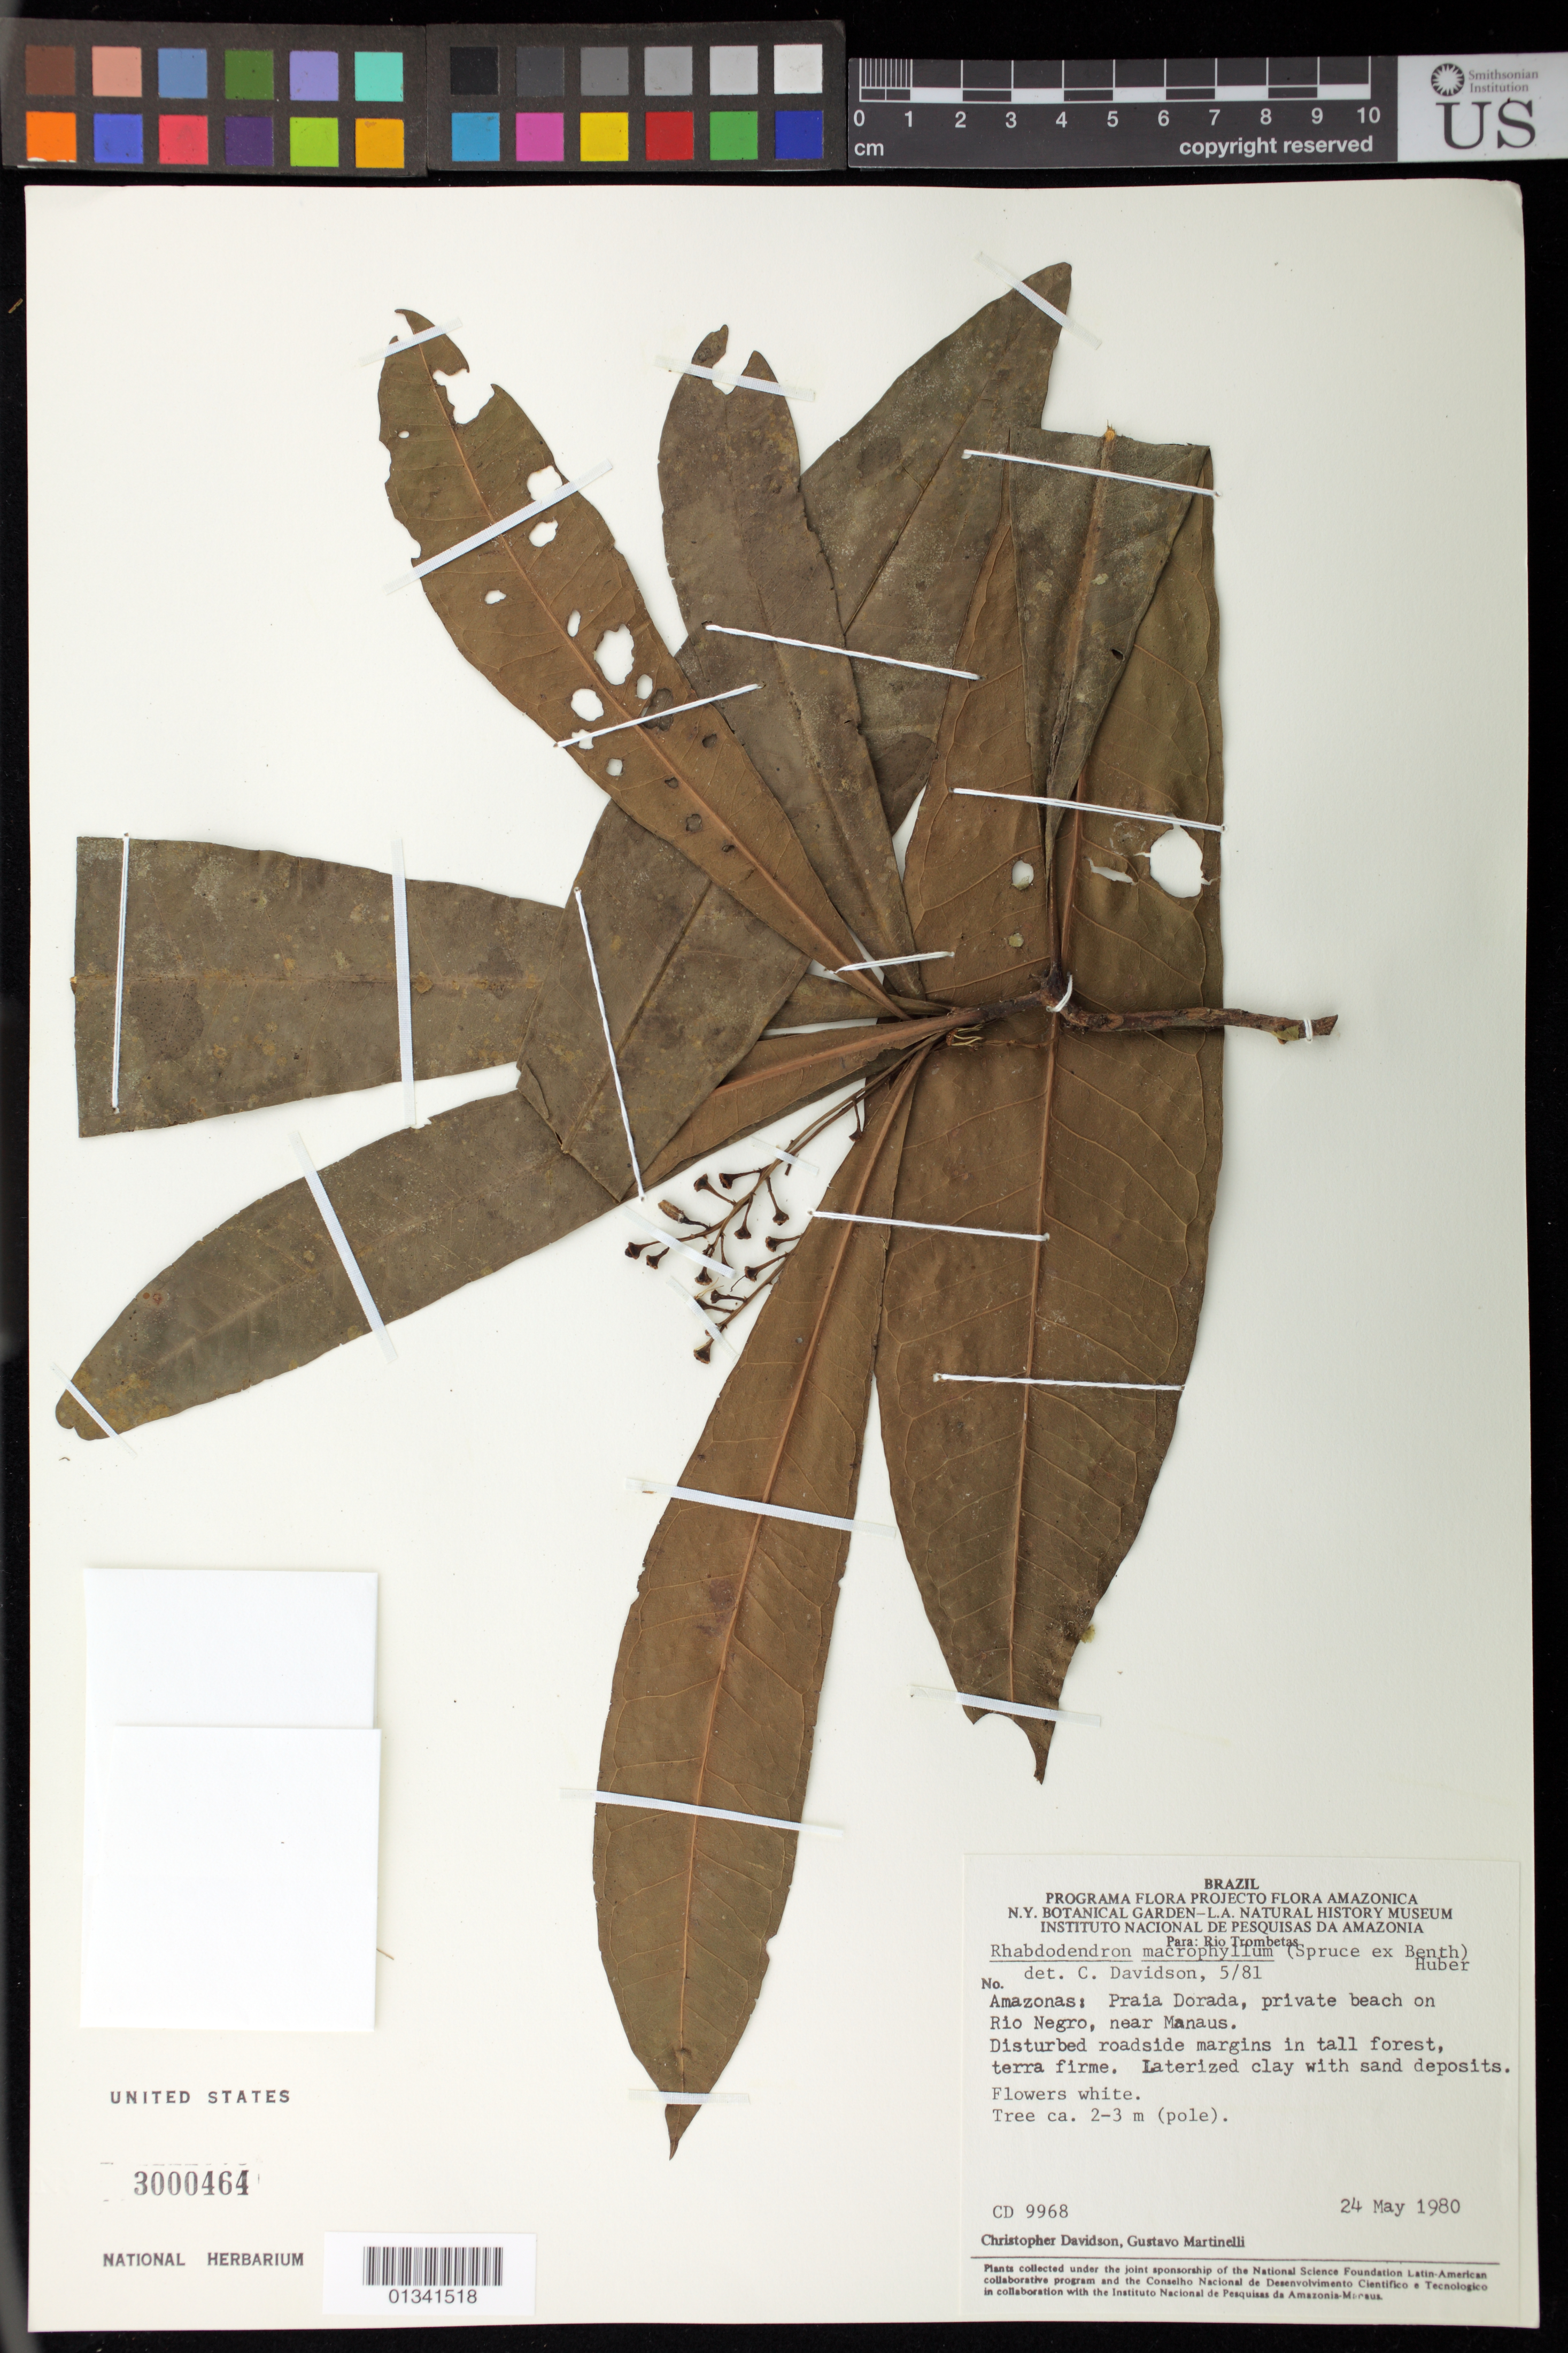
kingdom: Plantae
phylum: Tracheophyta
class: Magnoliopsida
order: Caryophyllales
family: Rhabdodendraceae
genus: Rhabdodendron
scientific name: Rhabdodendron macrophyllum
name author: (Spruce ex Benth.) Huber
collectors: C. Davidson & G. Martinelli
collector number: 9968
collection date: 1980-05-24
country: Brazil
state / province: Amazonas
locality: Praia Dorada, private beach on Rio Negro, near Manaus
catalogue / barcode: US 3000464